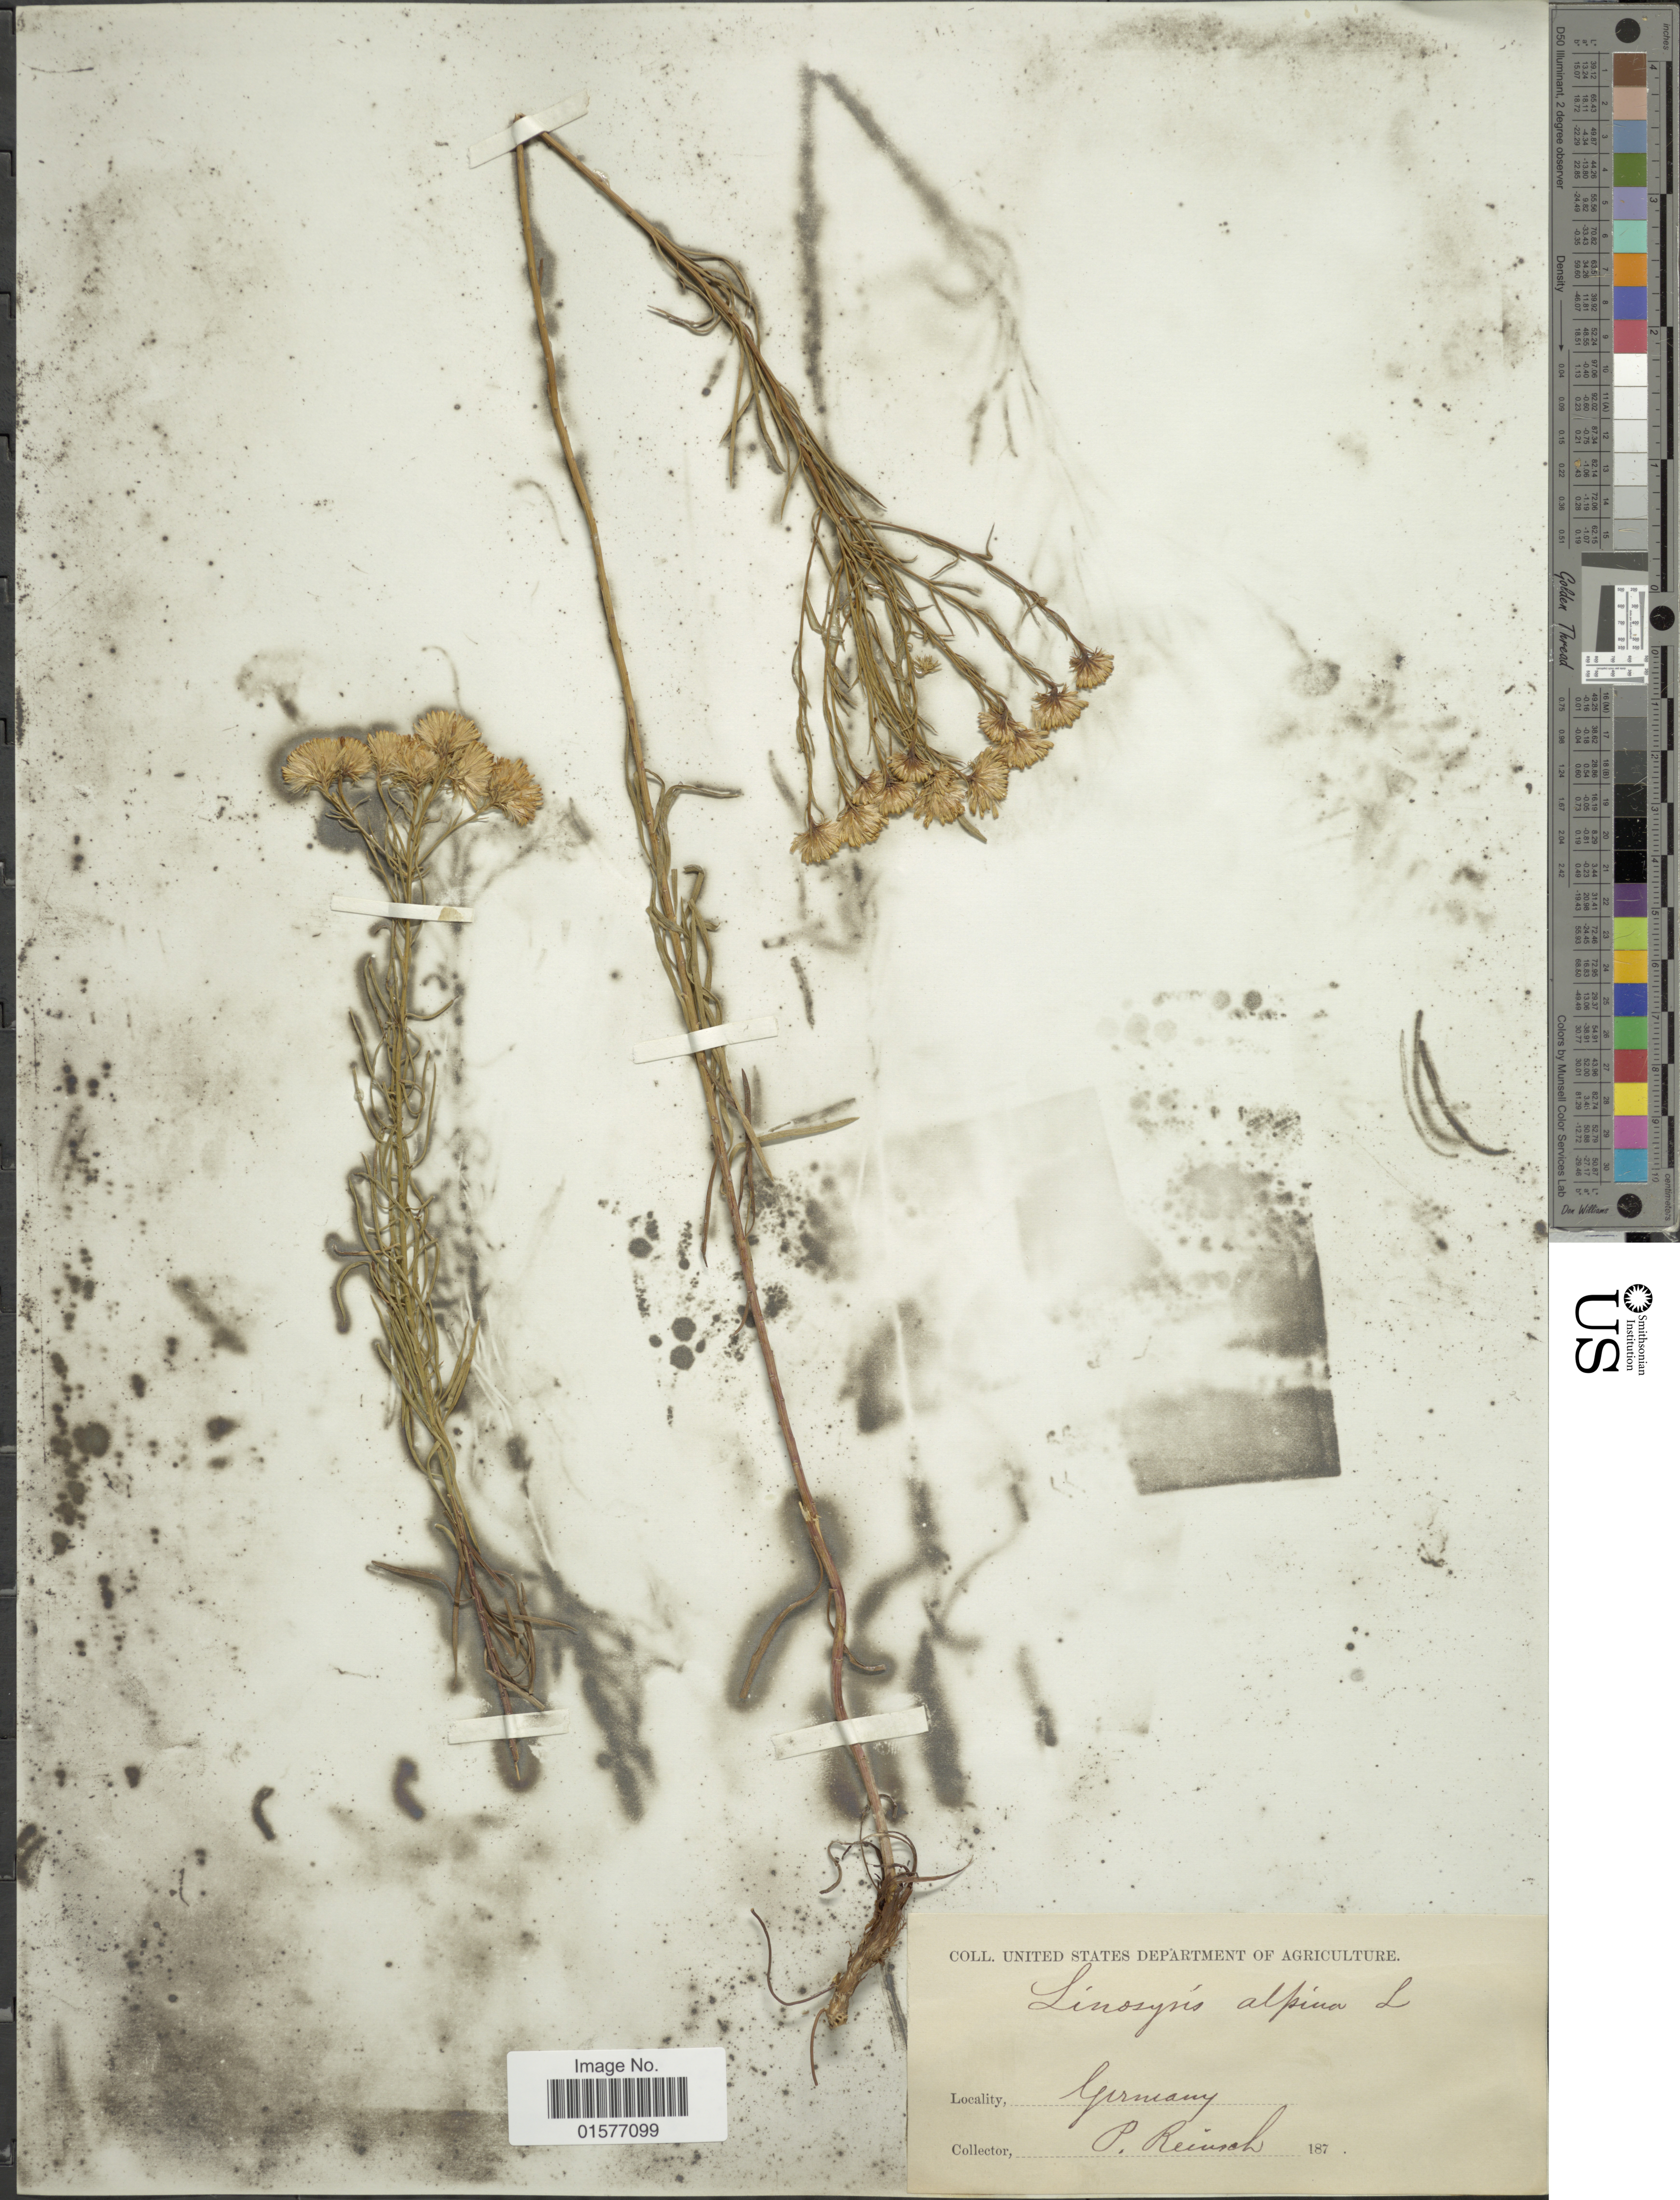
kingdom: Plantae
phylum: Tracheophyta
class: Magnoliopsida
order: Asterales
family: Asteraceae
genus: Linosyris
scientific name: Linosyris alpina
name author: Kuntze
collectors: P.F. Reinsch (herbarium)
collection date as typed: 187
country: Germany